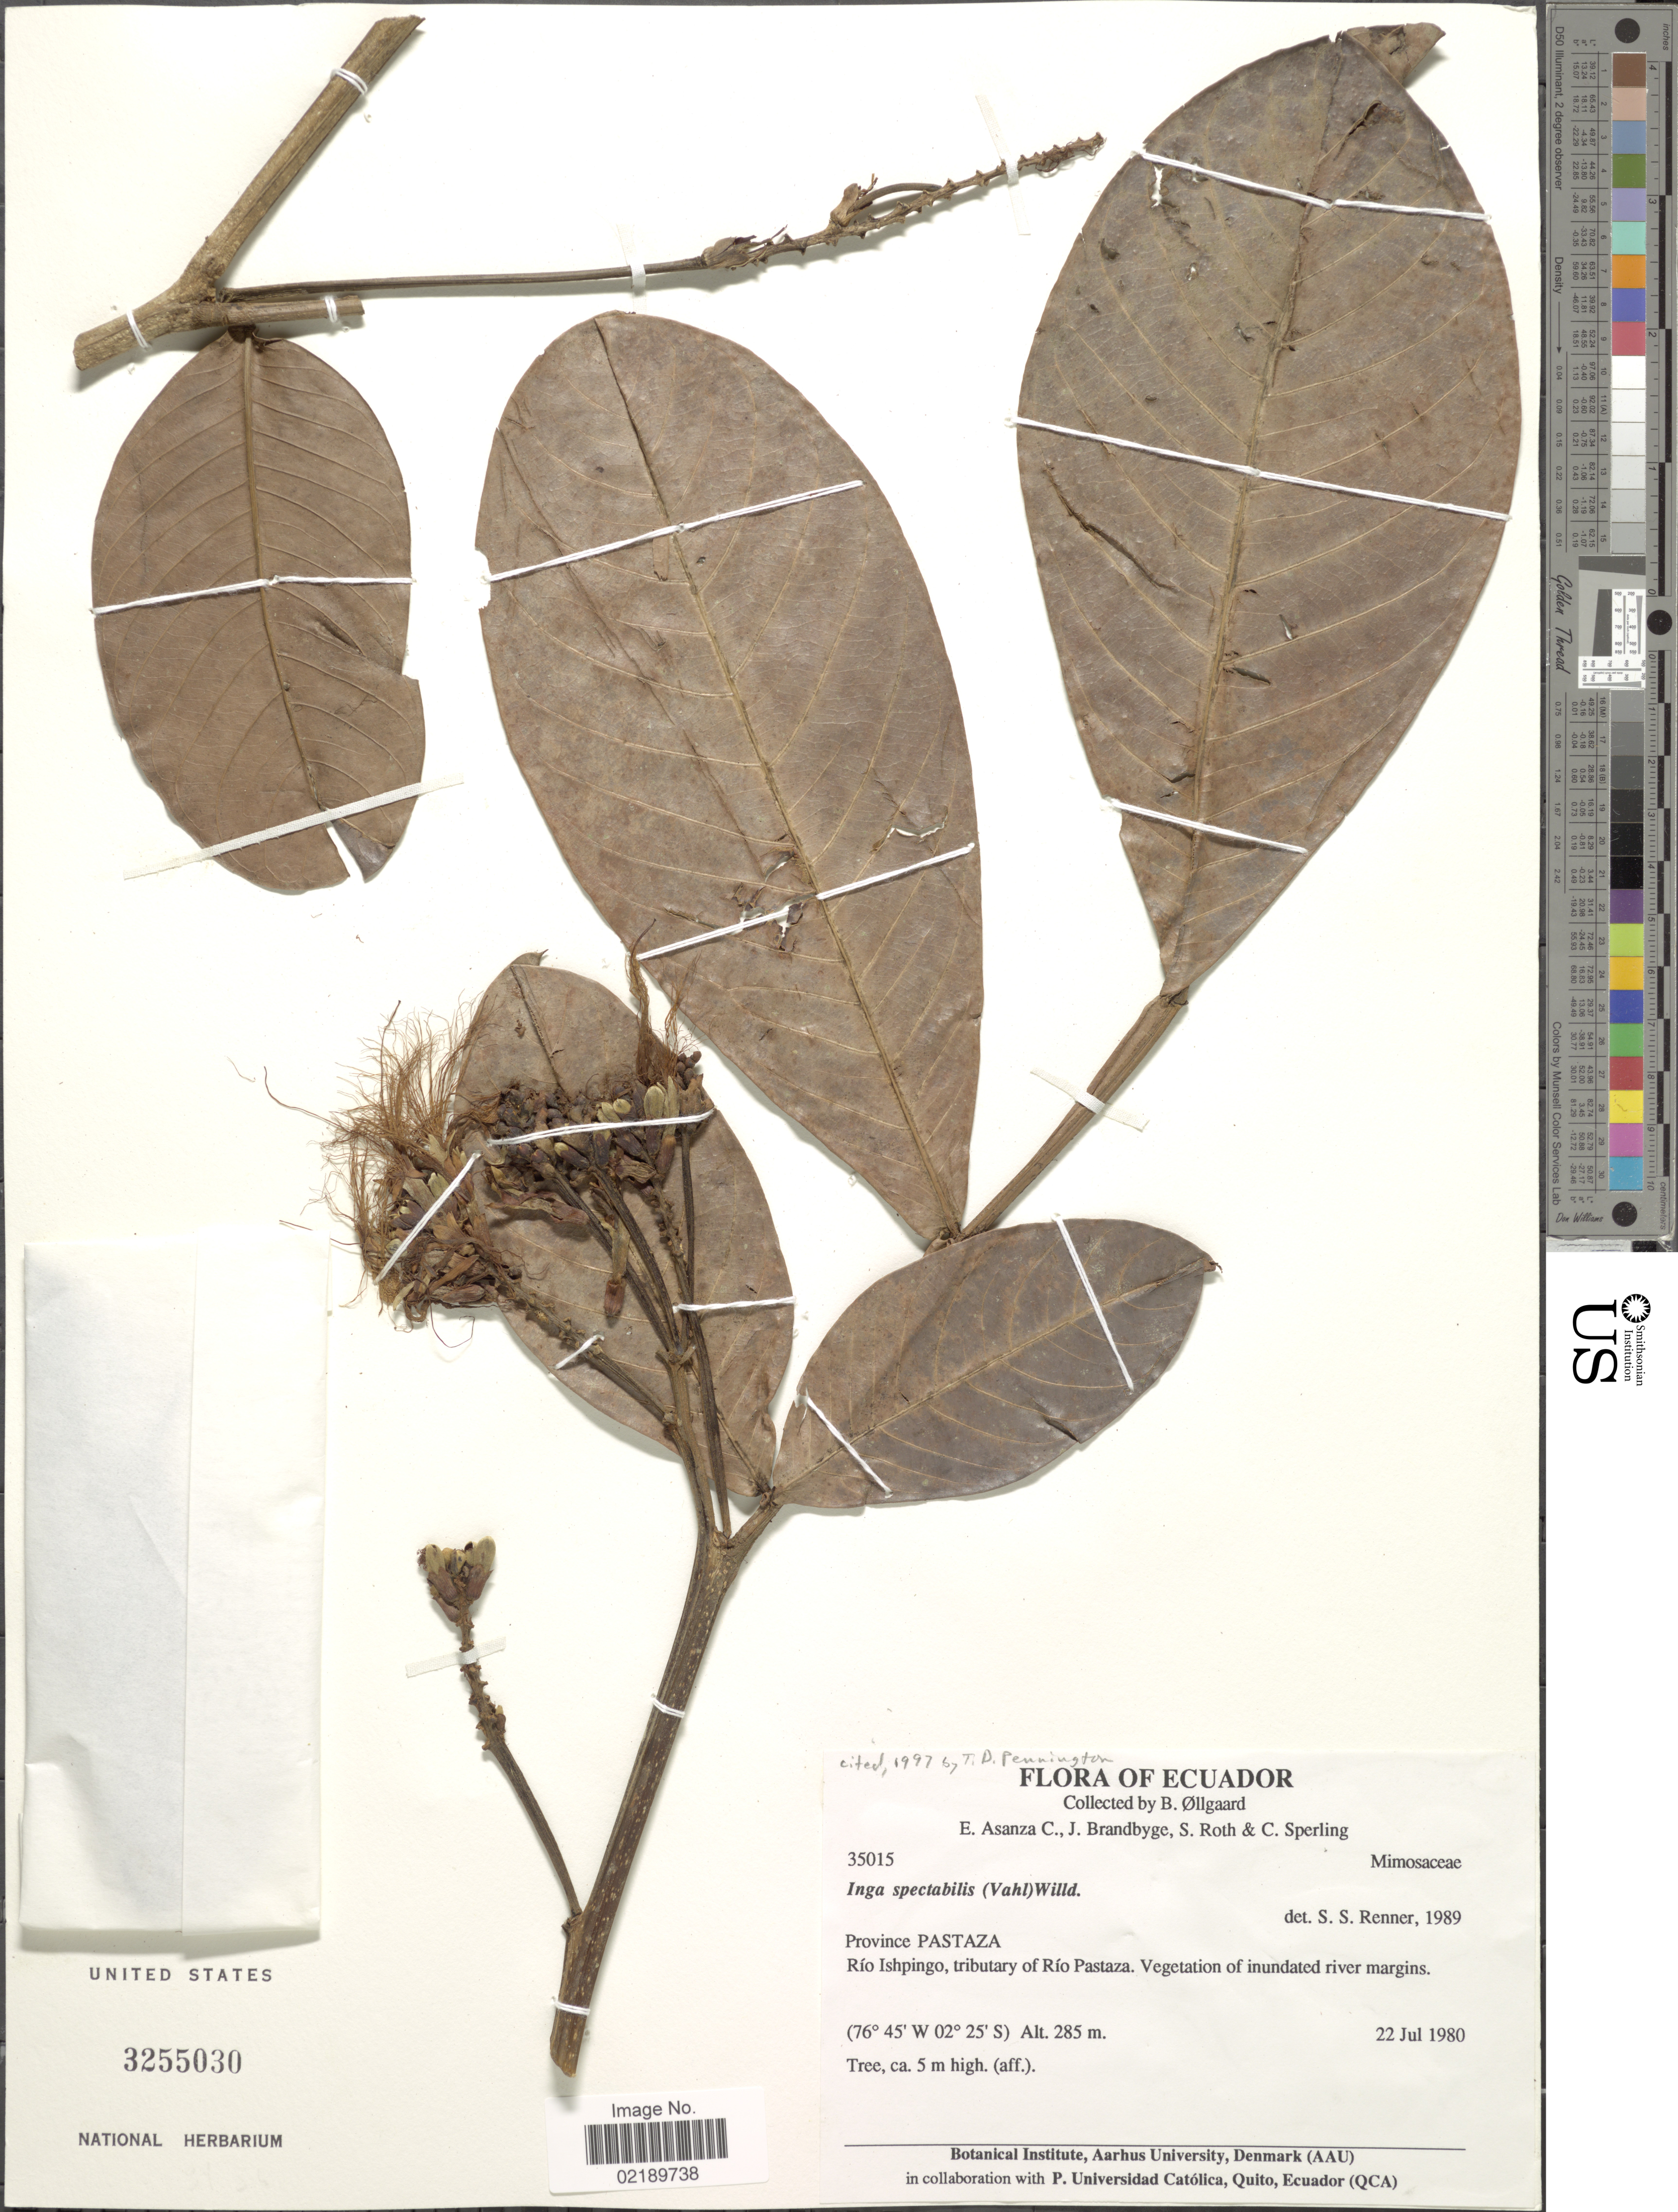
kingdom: Plantae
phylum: Tracheophyta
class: Magnoliopsida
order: Fabales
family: Fabaceae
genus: Inga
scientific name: Inga spectabilis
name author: (Vahl) Willd.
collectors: B. Øllgaard, E. Asanza C., J. Brandbyge, S. Roth & C. Sperling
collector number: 35015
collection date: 1980-07-22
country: Ecuador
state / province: Pastaza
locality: Province Pastaza. Río Ishpingo, tributary of Río Pastaza.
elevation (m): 285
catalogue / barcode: US 3255030